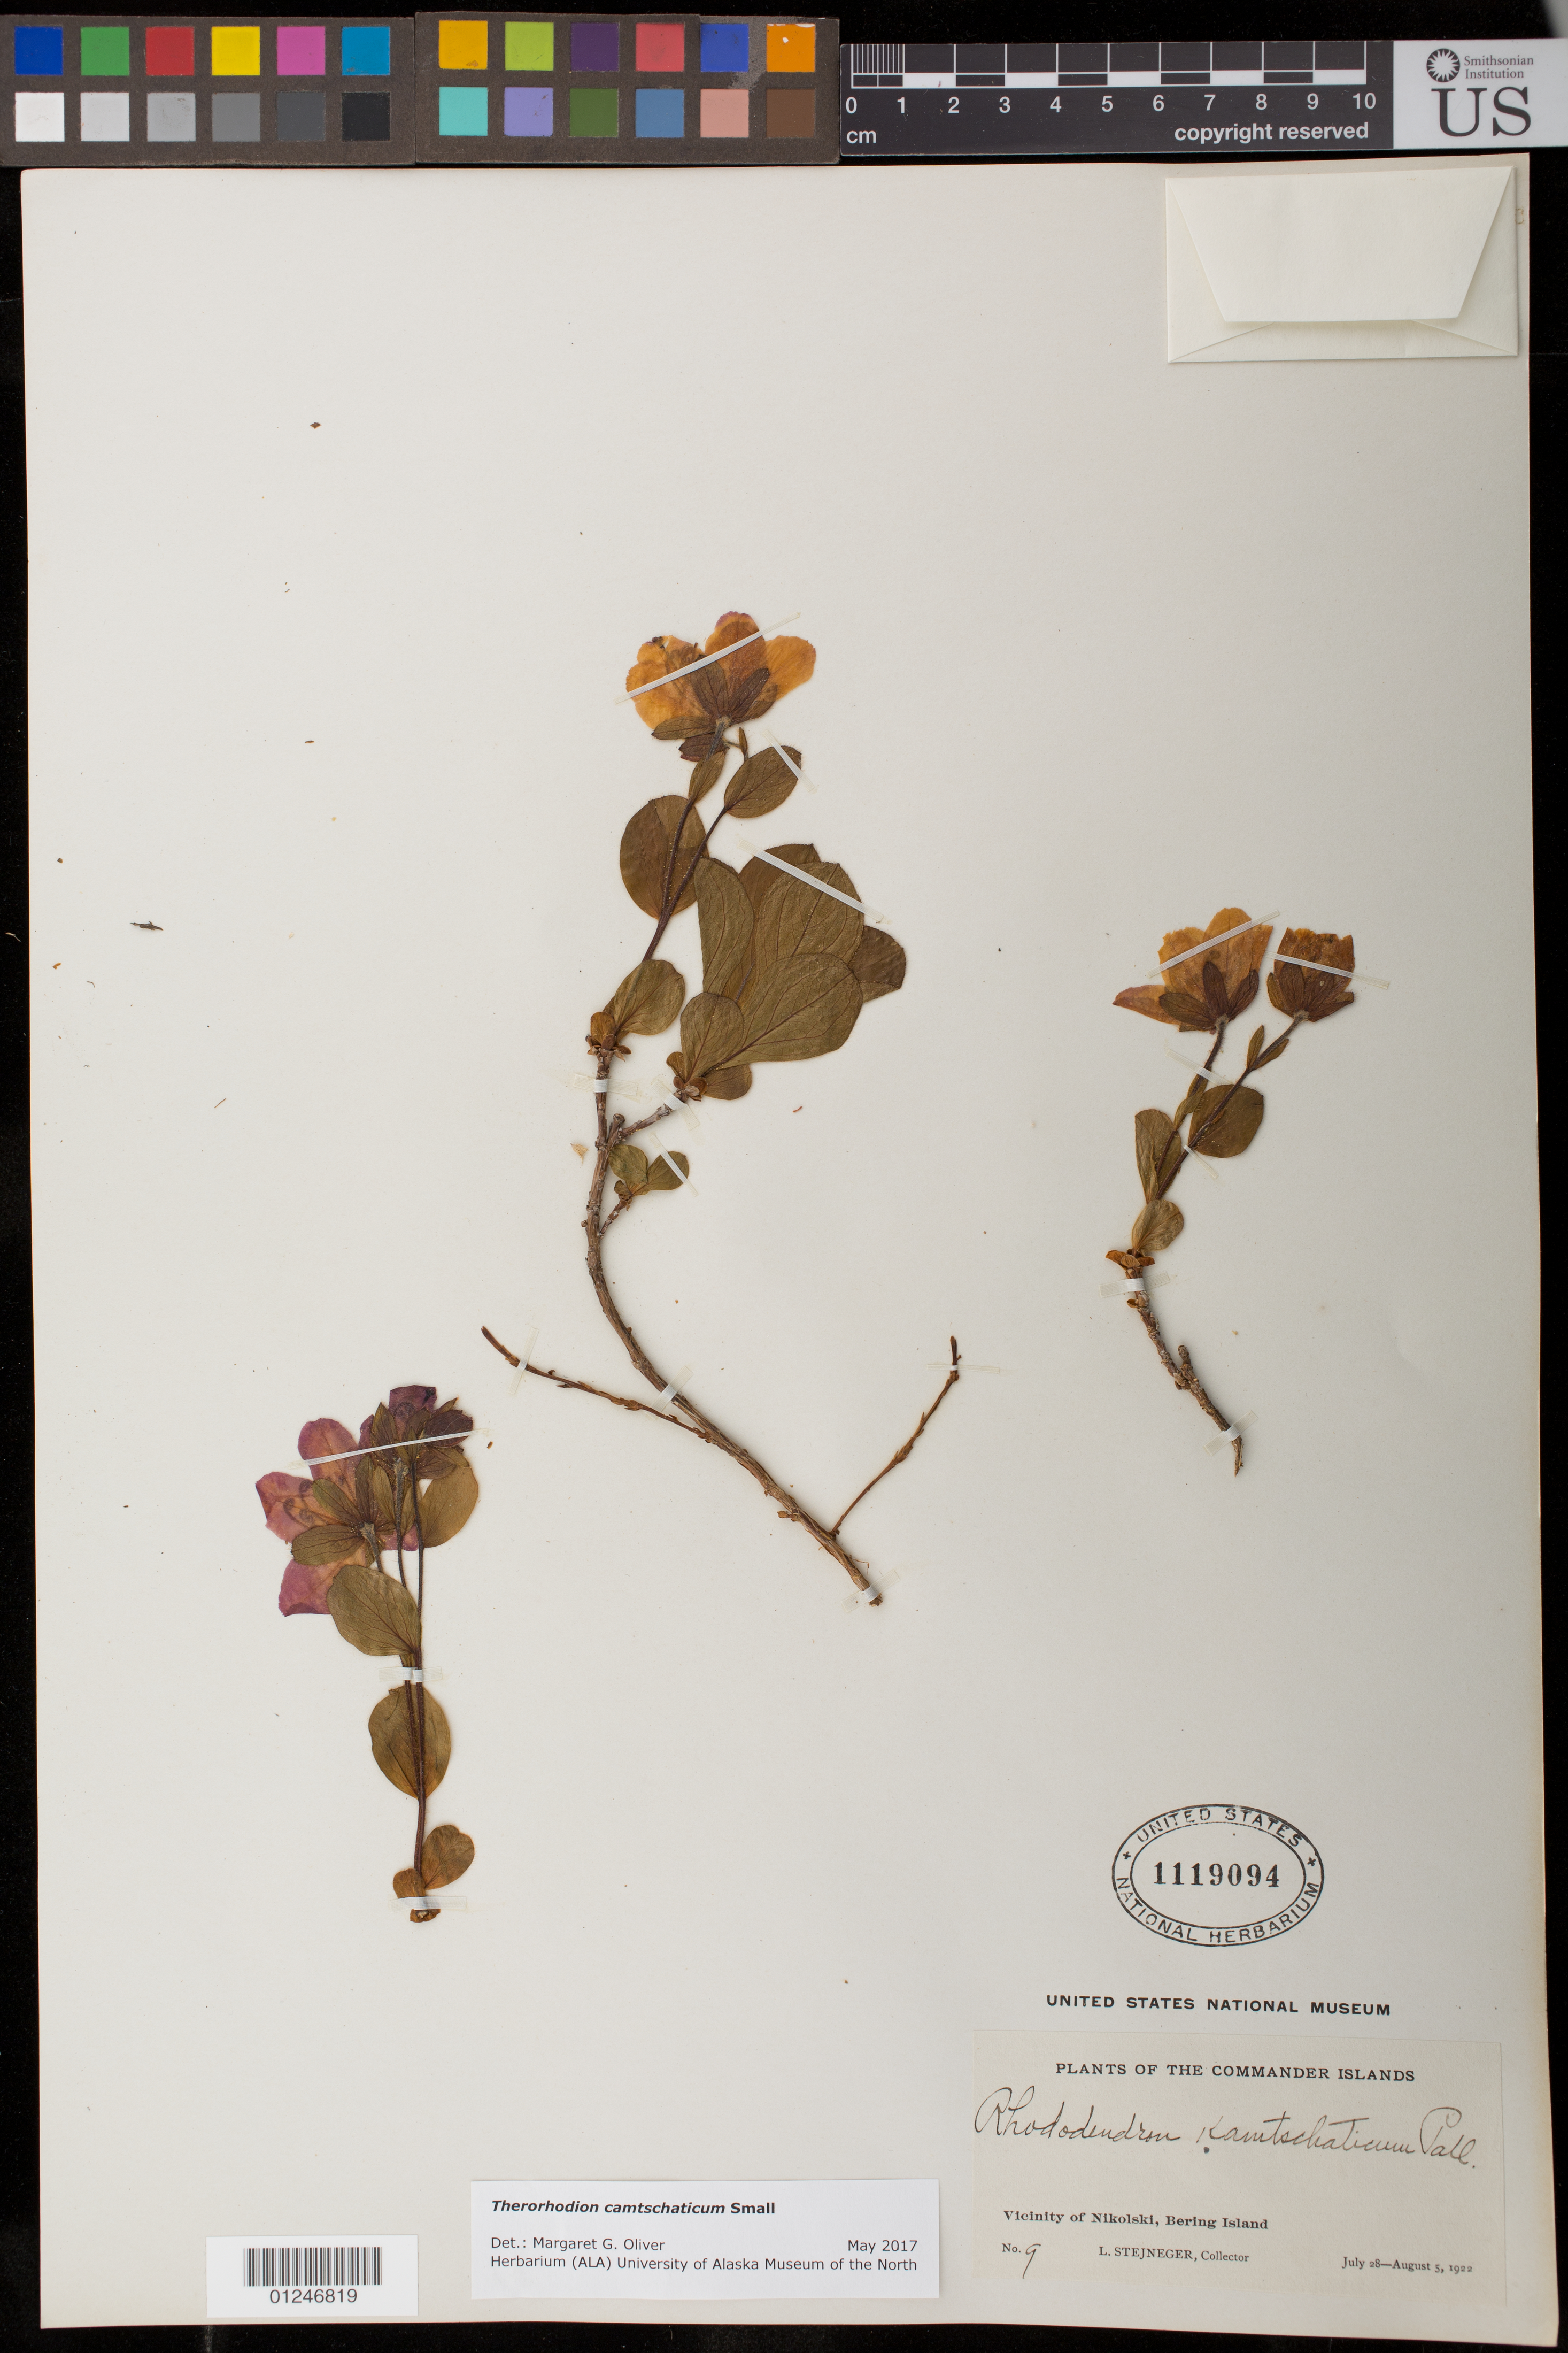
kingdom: Plantae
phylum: Tracheophyta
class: Magnoliopsida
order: Ericales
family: Ericaceae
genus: Therorhodion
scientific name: Therorhodion camtschaticum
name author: (Pall.) Small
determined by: Oliver, M. G., (ALA), University of Alaska Museum of the North (UNITED STATES)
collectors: L. Stejneger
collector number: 9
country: United States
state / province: Alaska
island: Behring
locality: Nikolski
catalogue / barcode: US 1119094